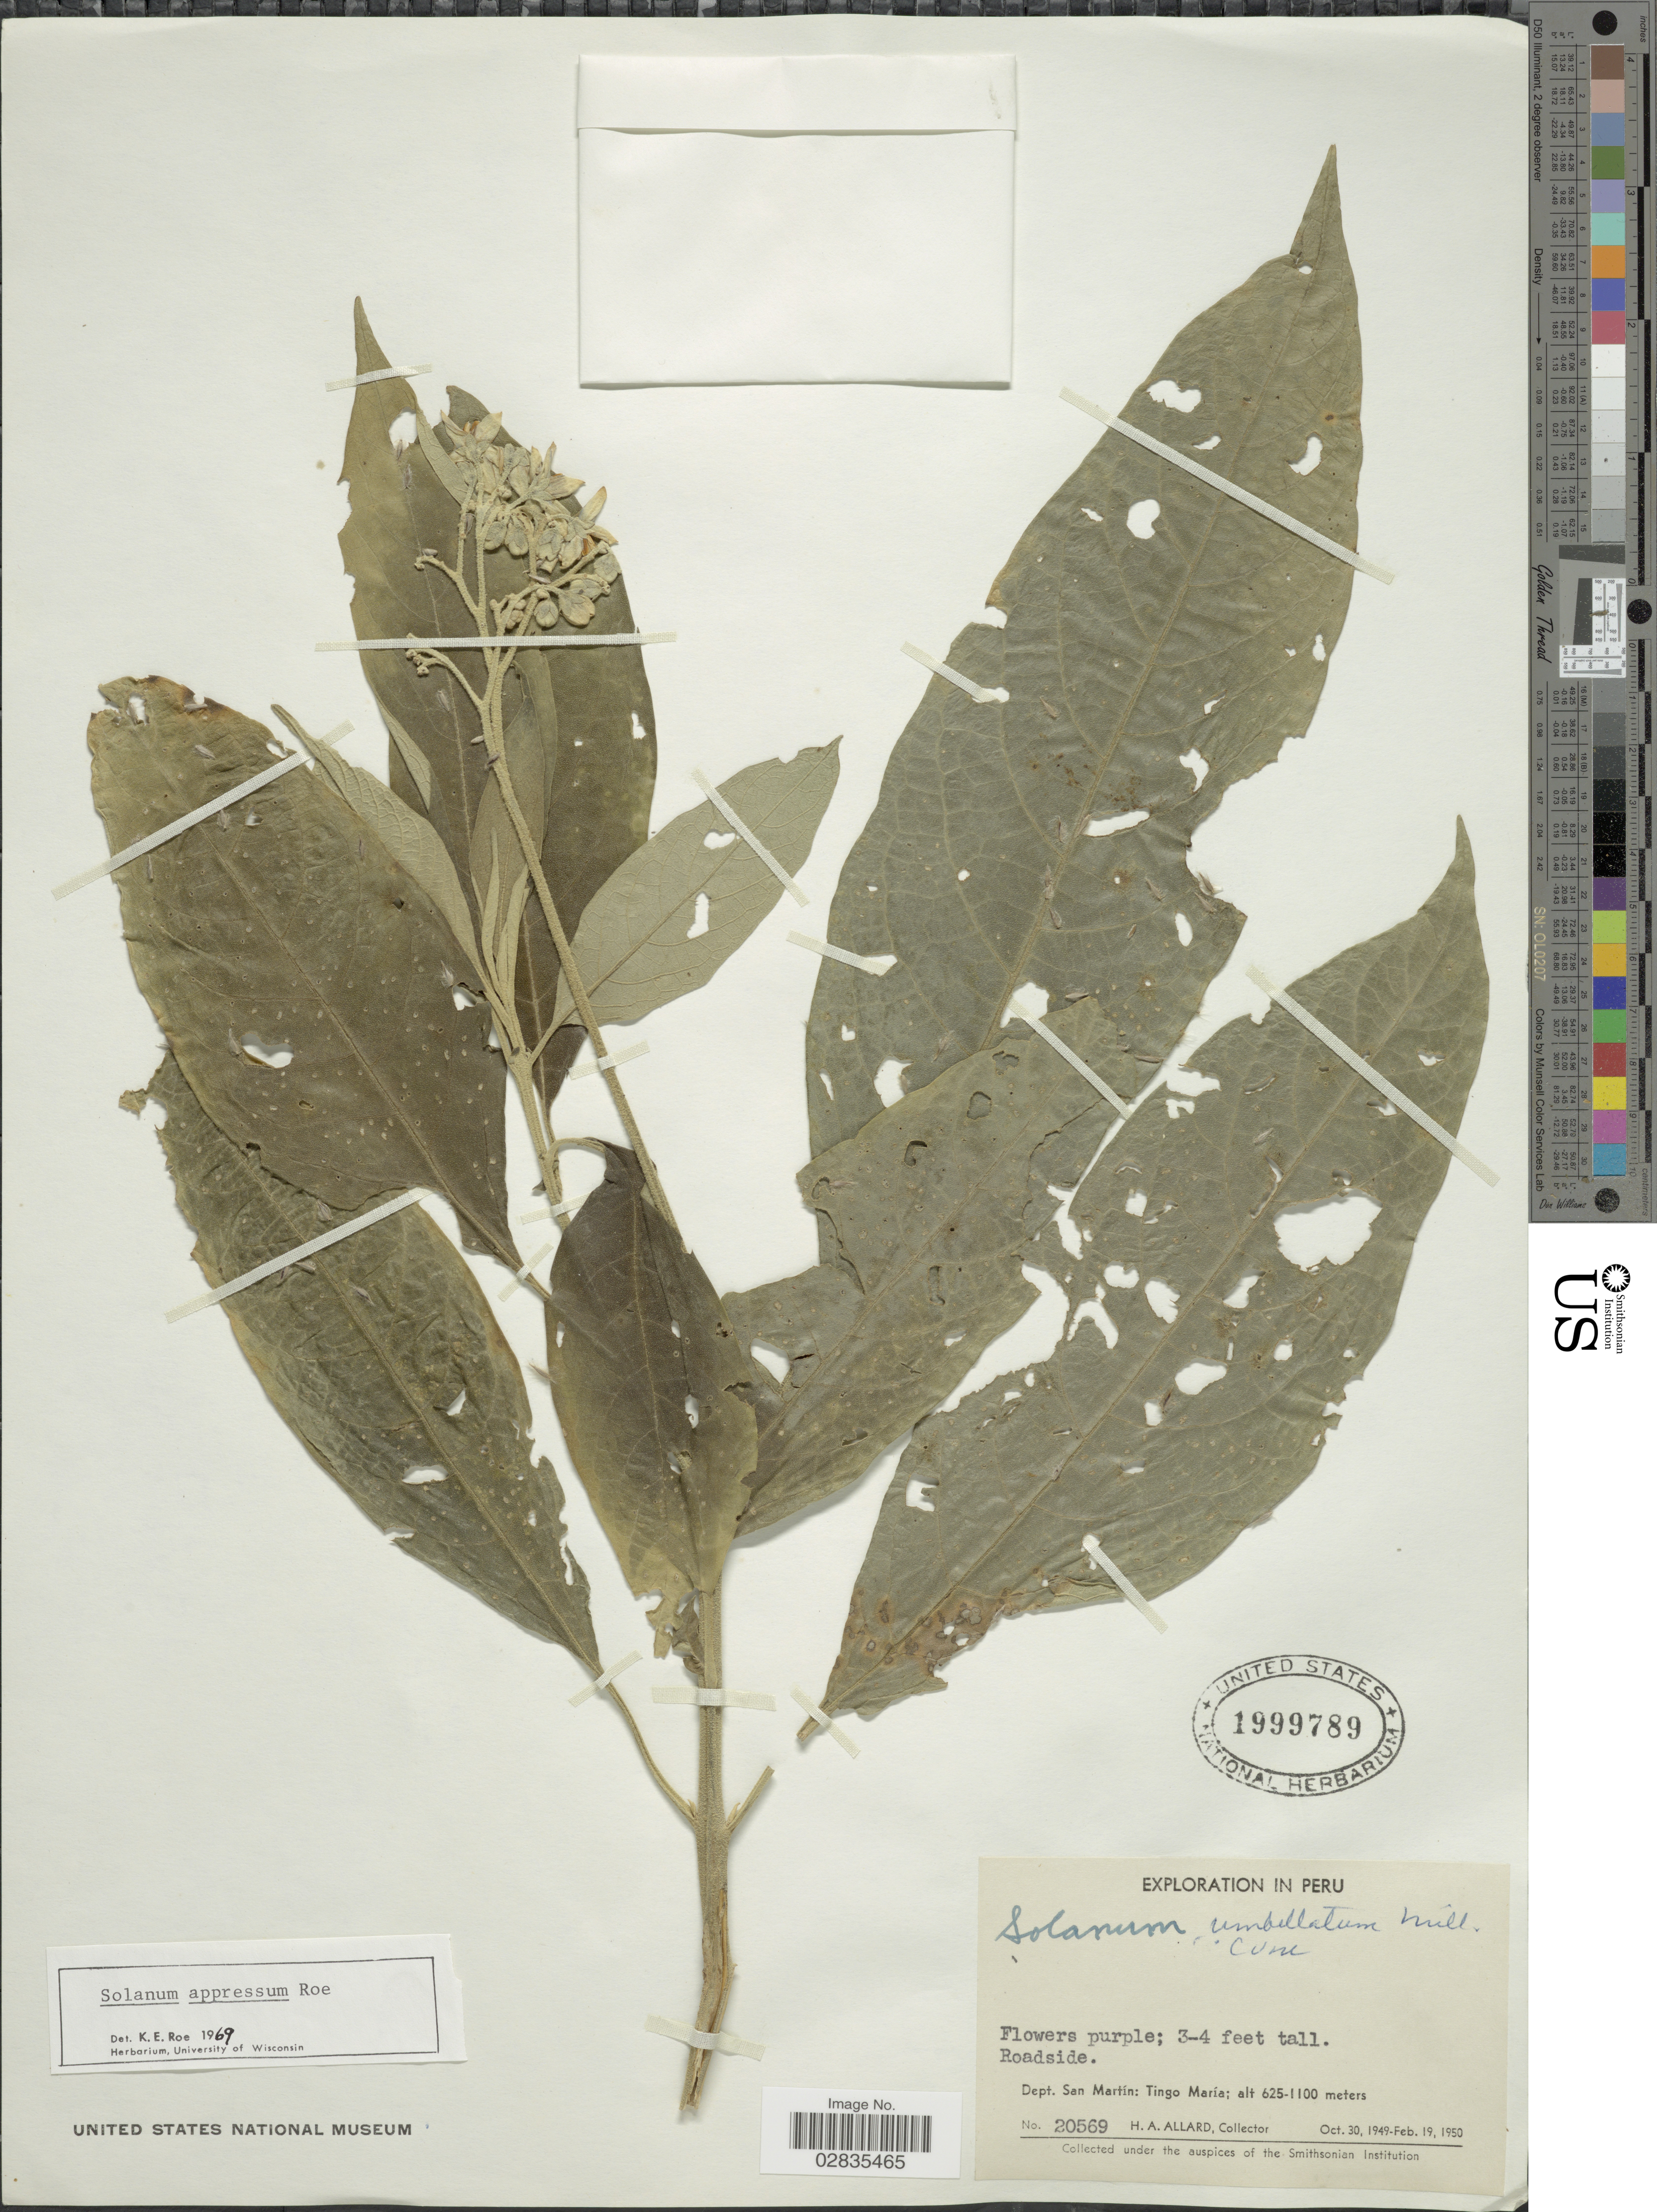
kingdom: Plantae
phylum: Tracheophyta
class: Magnoliopsida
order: Solanales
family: Solanaceae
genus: Solanum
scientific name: Solanum appressum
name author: K.E. Roe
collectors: H. A. Allard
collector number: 20569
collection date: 1949-10-30/1950-02-19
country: Peru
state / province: San Martín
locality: Dept. San Martín: Tingo María.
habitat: roadside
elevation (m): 625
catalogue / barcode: US 1999789